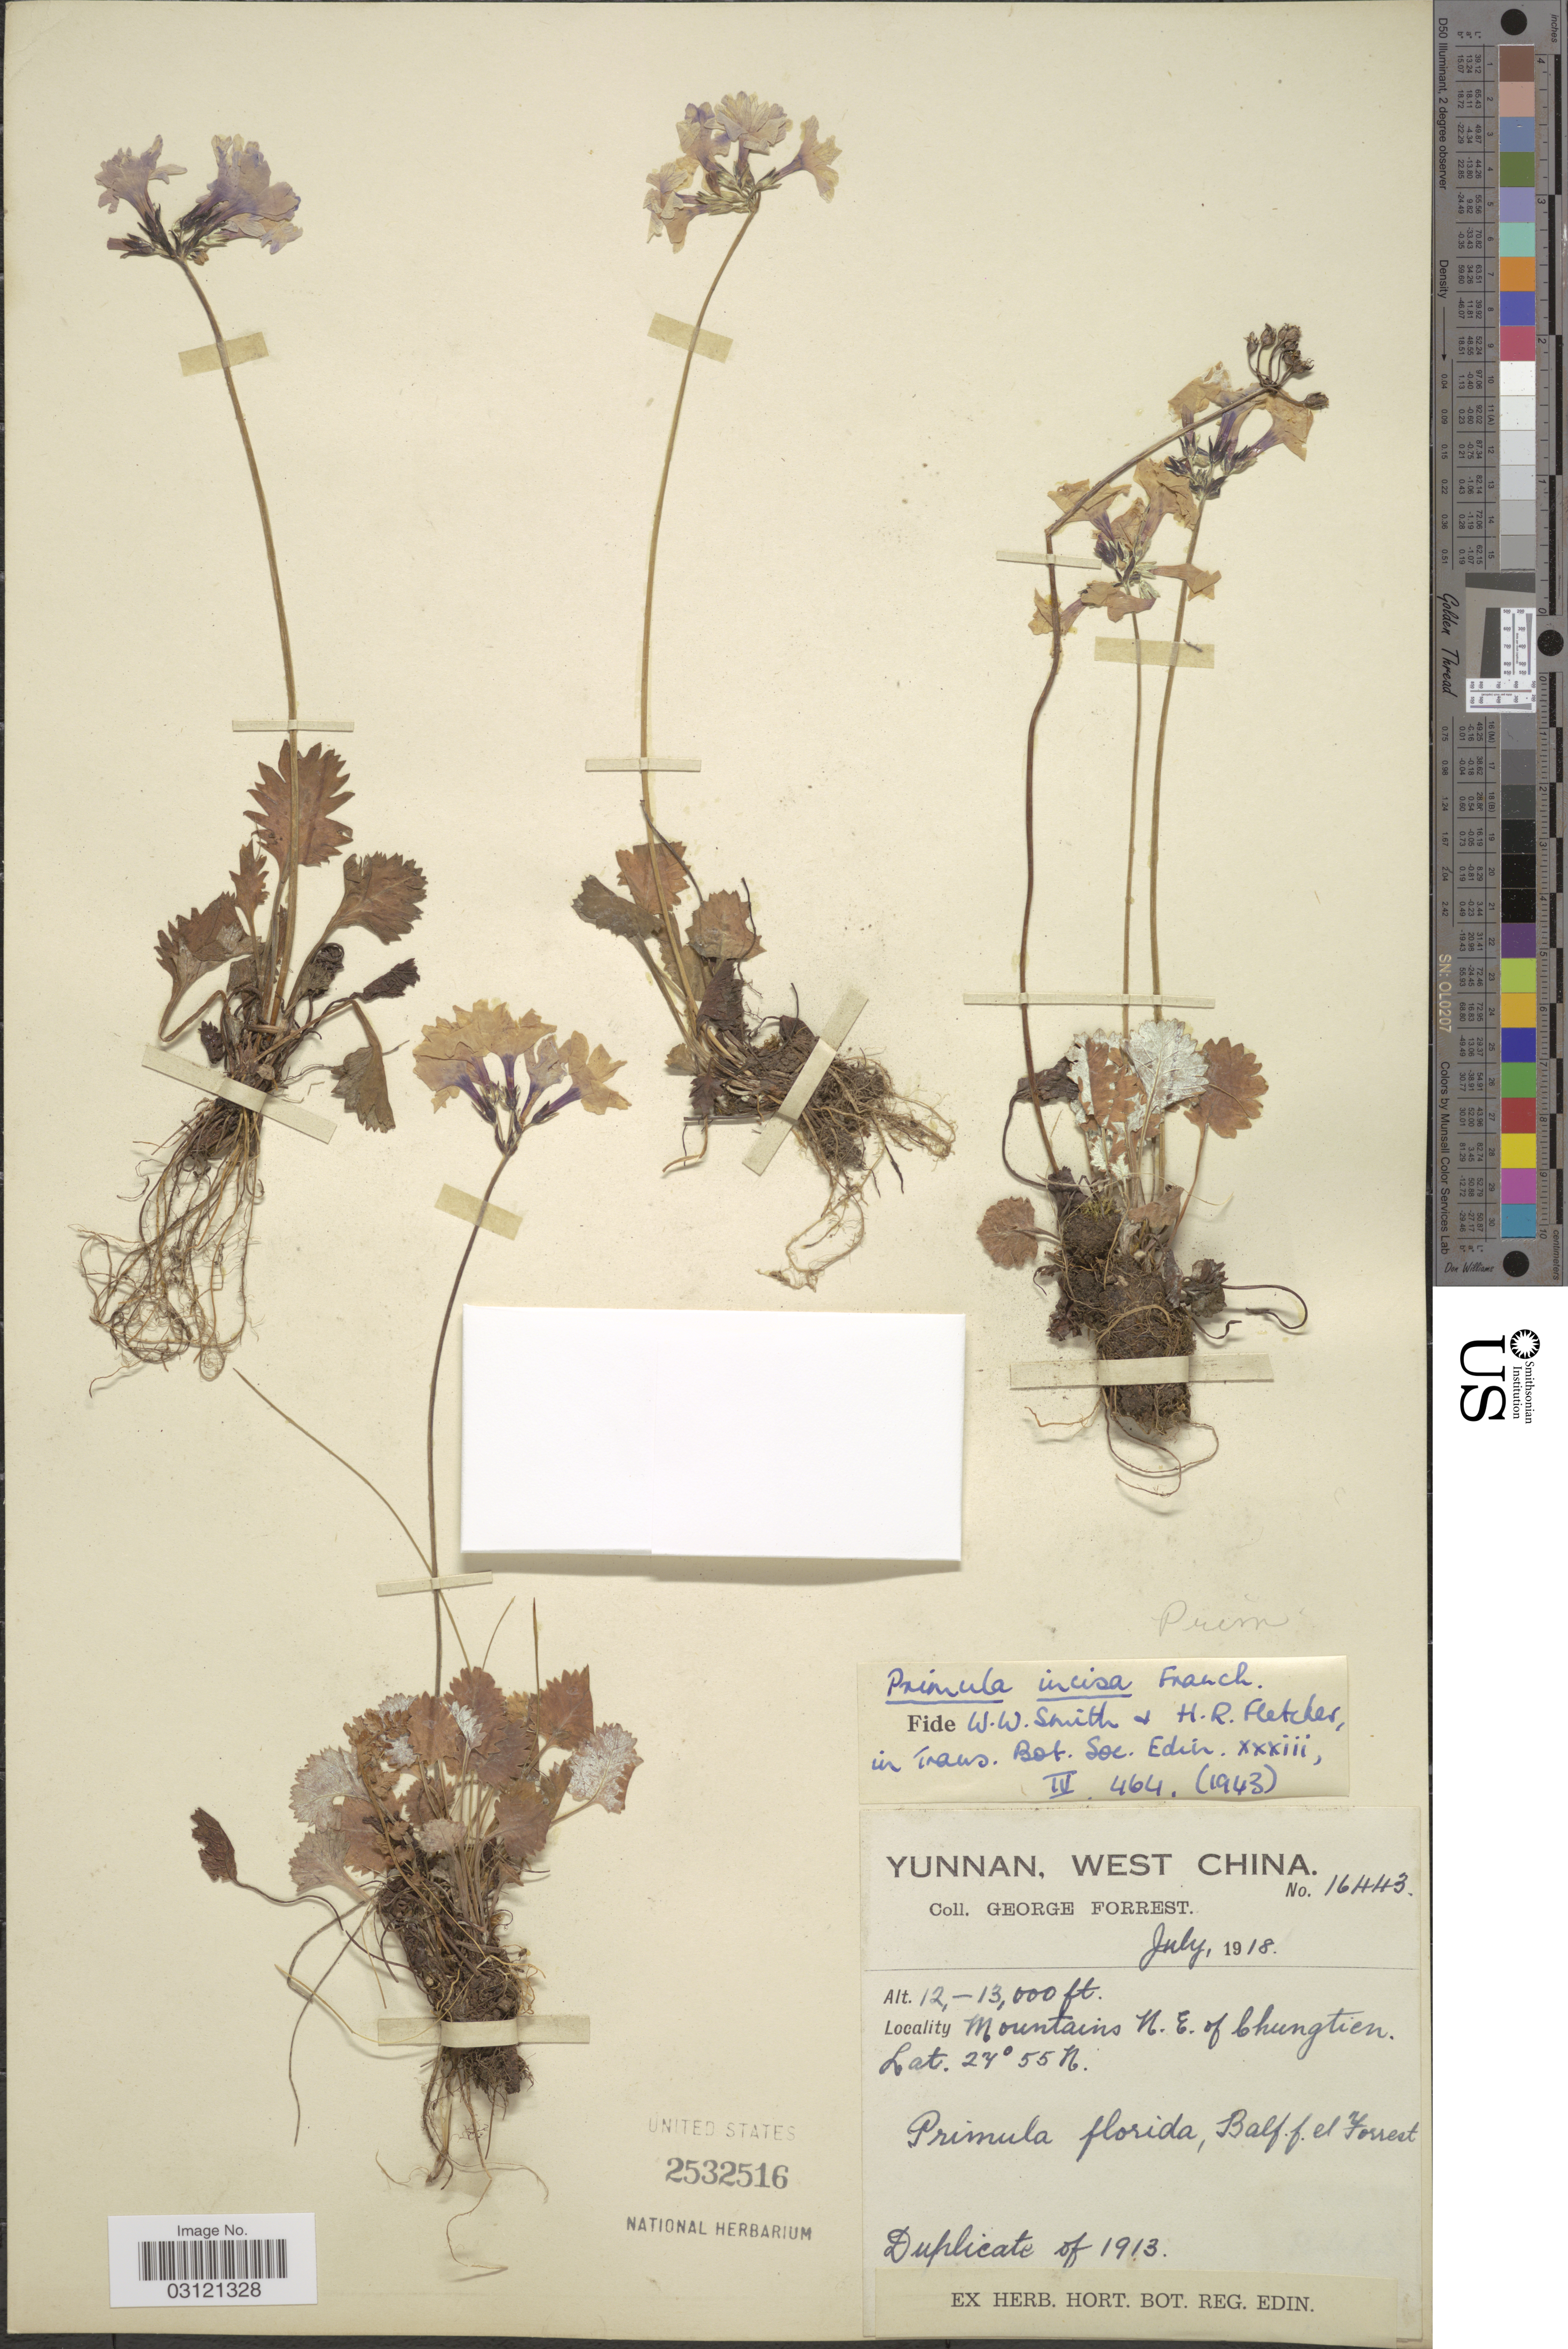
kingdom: Plantae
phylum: Tracheophyta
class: Magnoliopsida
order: Ericales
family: Primulaceae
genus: Primula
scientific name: Primula incisa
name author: Franch.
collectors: G. Forrest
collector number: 16443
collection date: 1918-07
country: China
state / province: Yunnan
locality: West China, Mountains N.E. of Chungtien.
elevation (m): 3658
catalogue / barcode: US 2532516